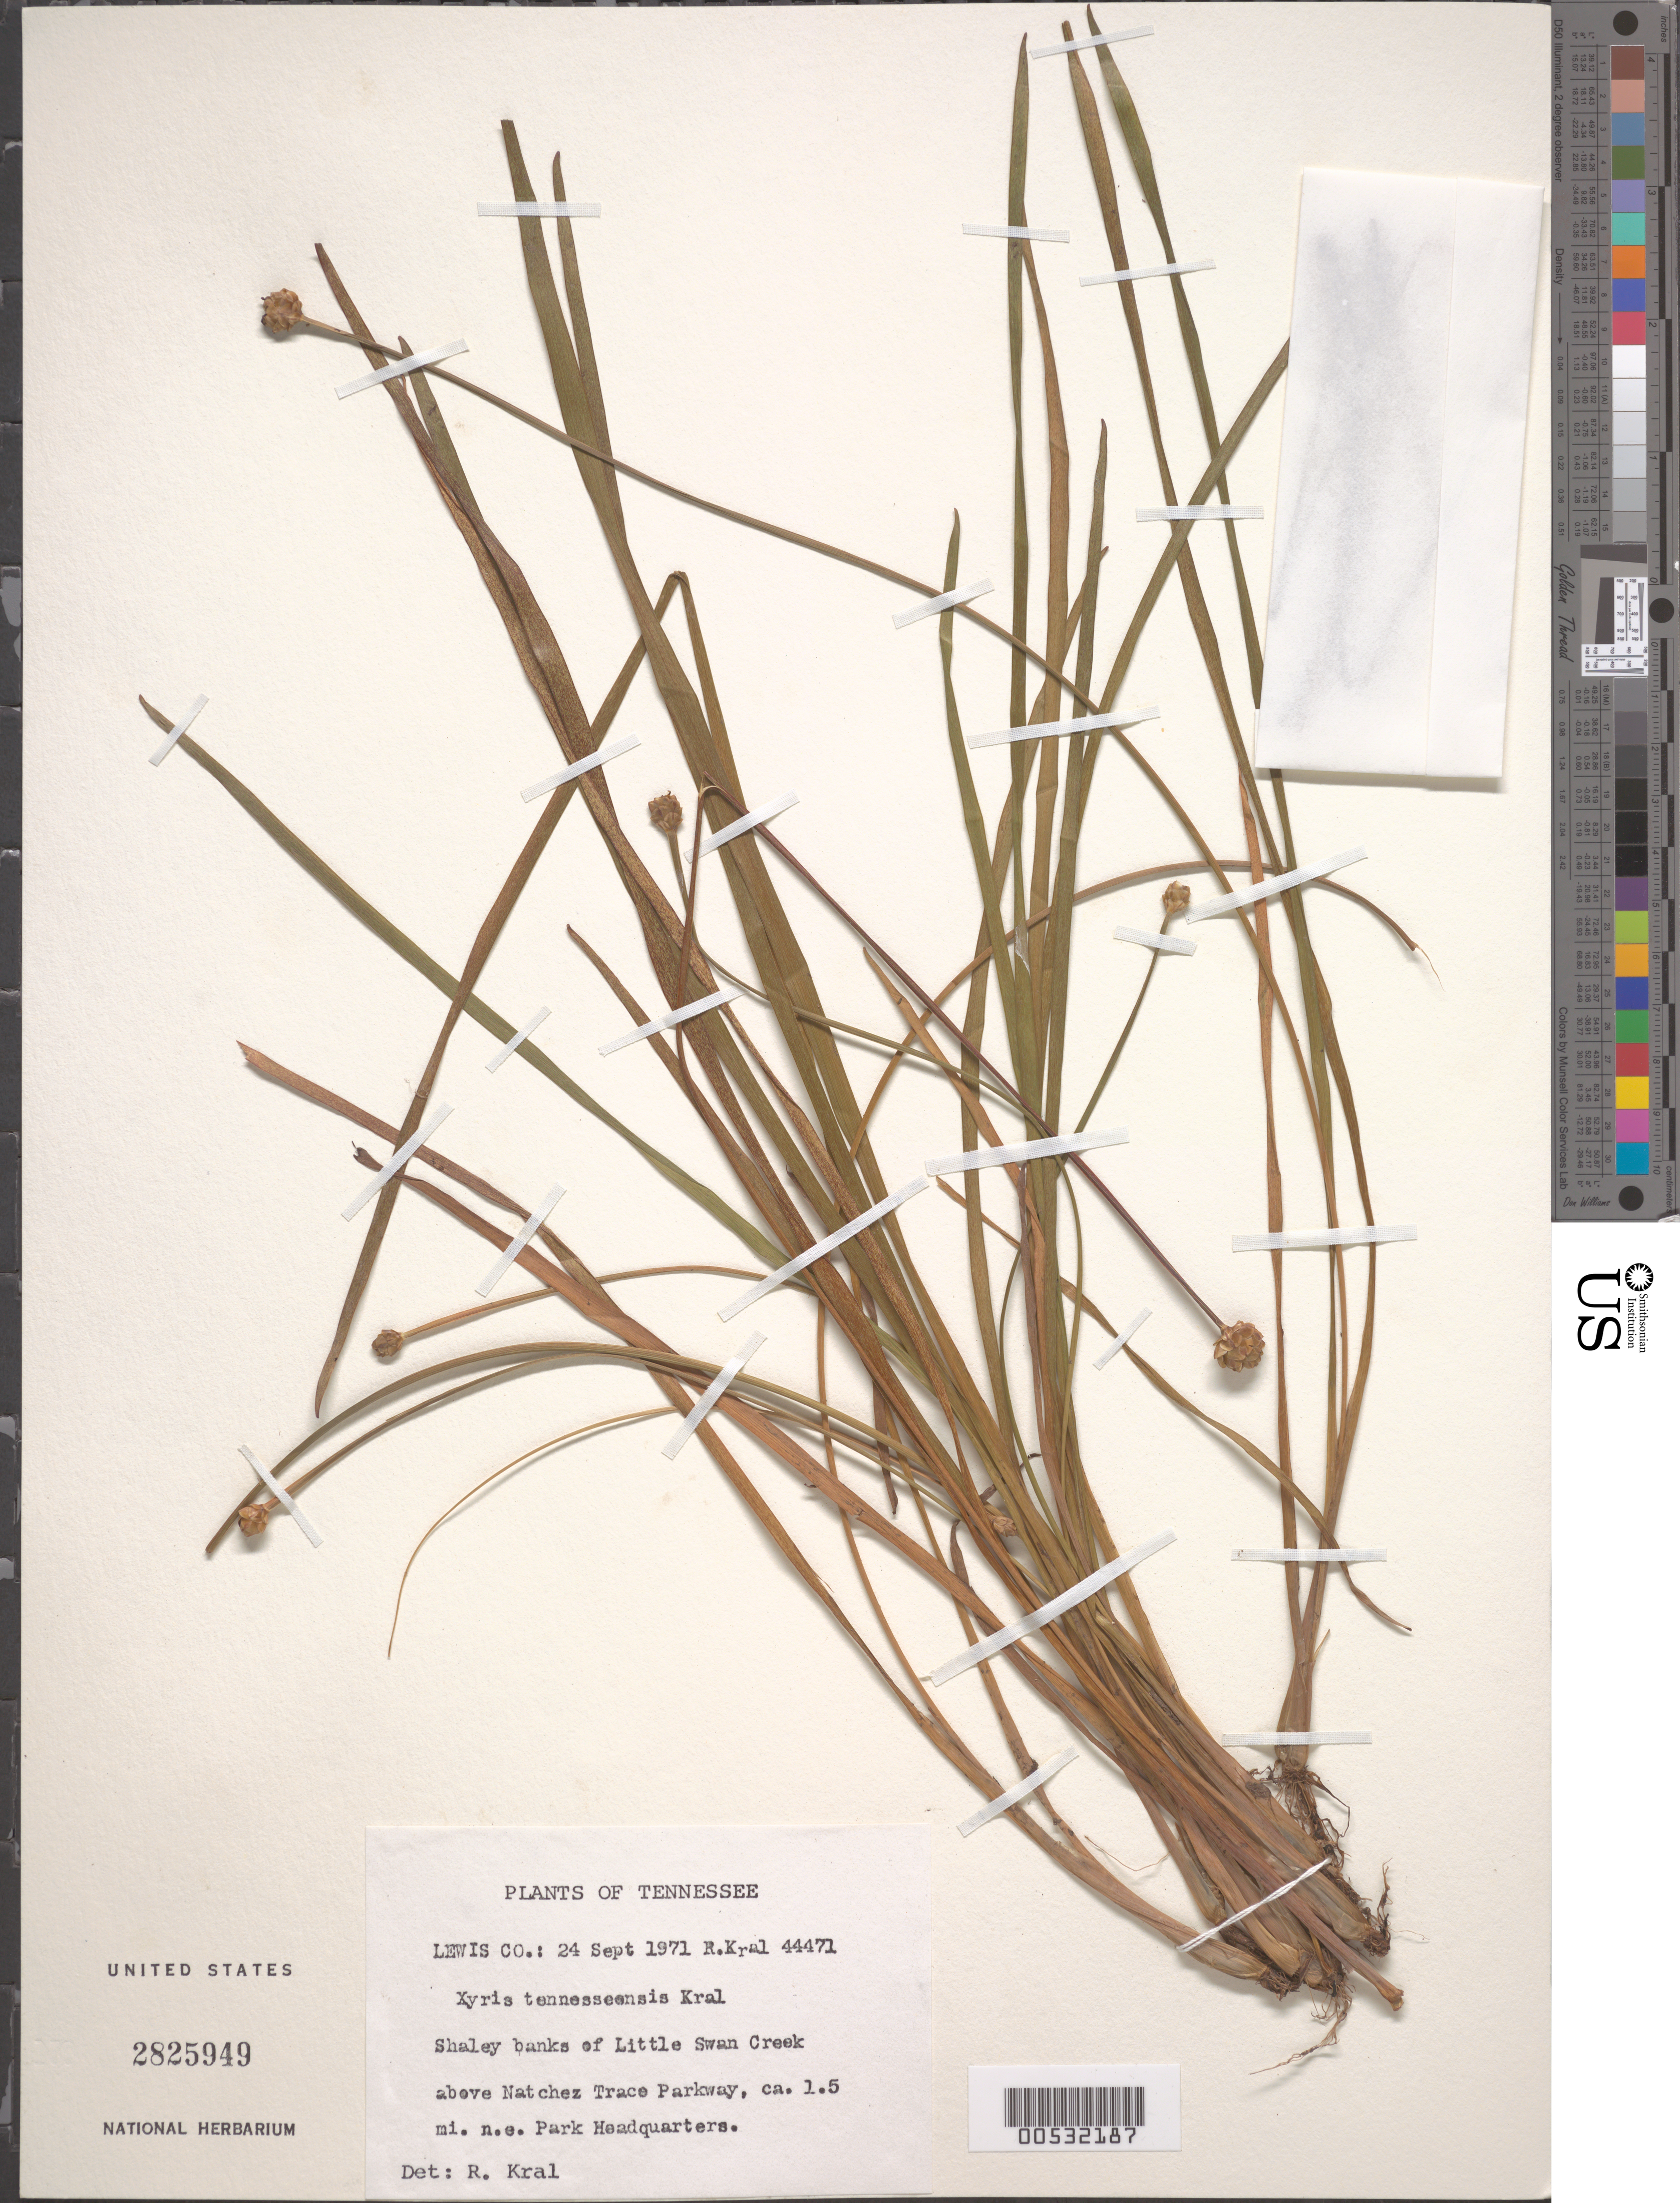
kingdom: Plantae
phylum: Tracheophyta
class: Liliopsida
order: Poales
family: Xyridaceae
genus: Xyris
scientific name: Xyris tennesseensis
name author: Kral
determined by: Kral, Robert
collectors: R. Kral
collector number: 44471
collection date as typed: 24 Sep 1971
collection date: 1971-09-24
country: United States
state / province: Tennessee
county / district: Lewis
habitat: Shaley banks.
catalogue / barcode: US 2825949